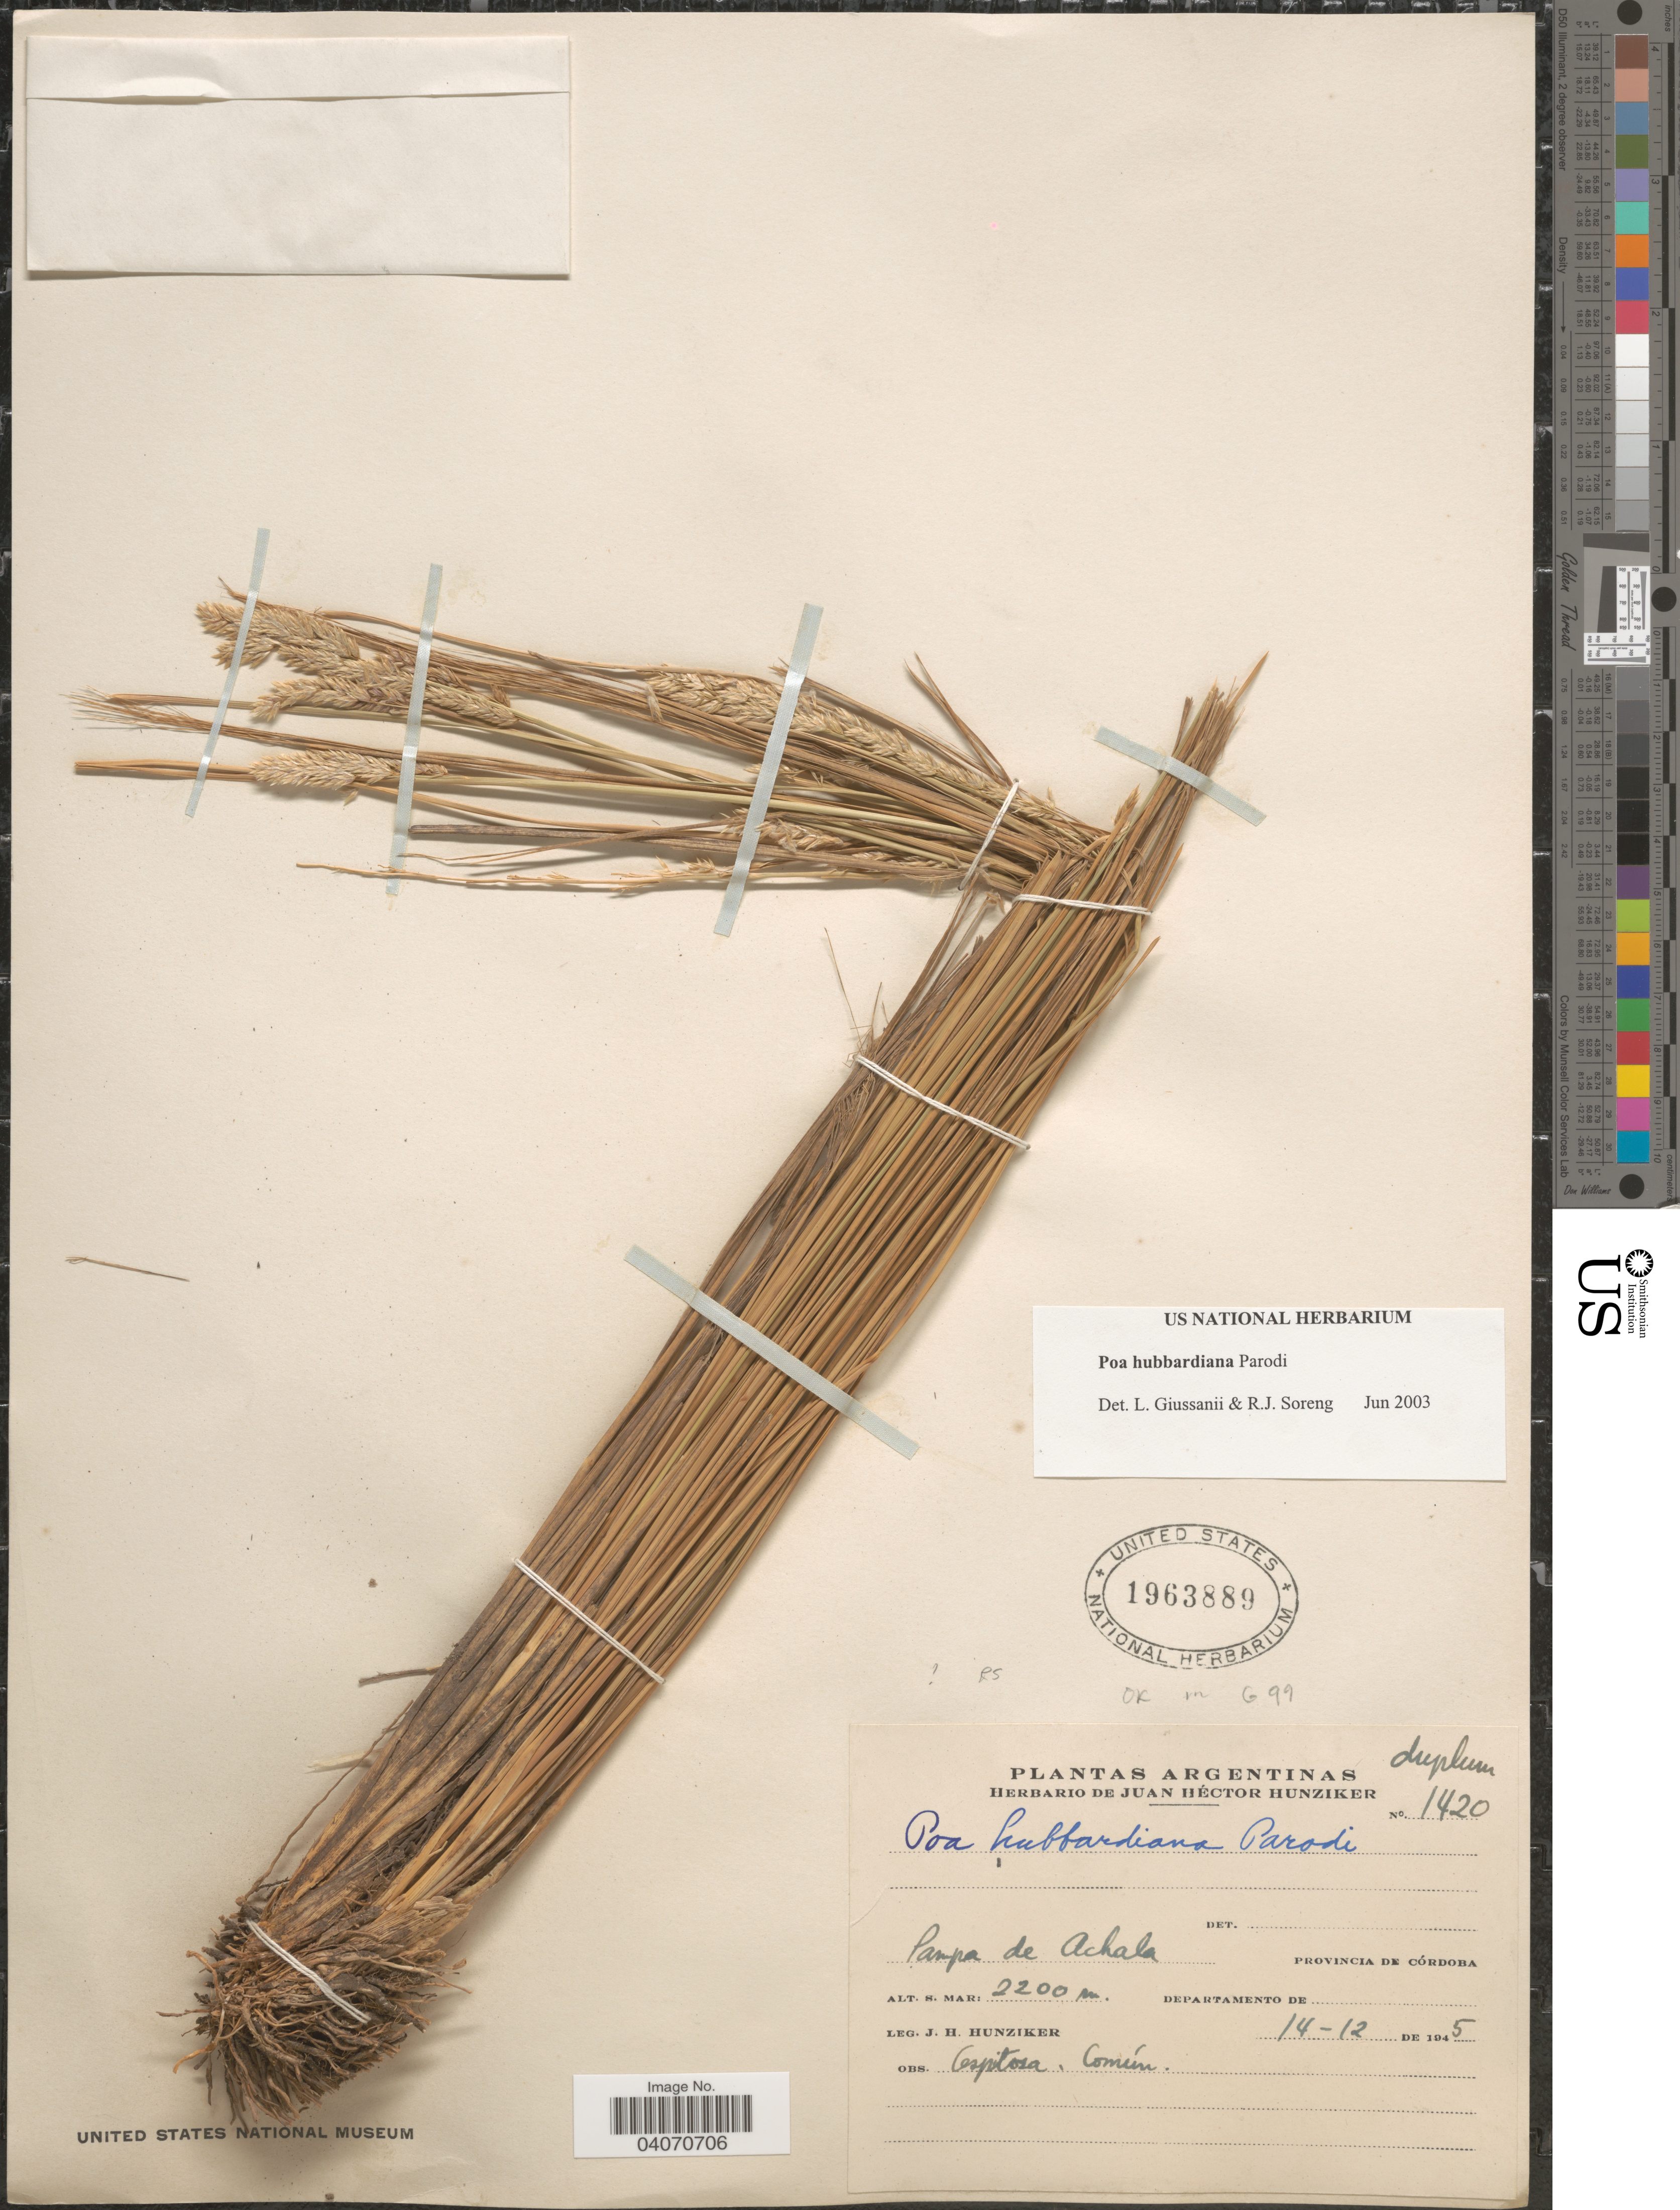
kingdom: Plantae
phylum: Tracheophyta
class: Liliopsida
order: Poales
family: Poaceae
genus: Poa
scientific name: Poa hubbardiana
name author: Parodi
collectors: J. H. Hunziker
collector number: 1420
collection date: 1945-12-14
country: Argentina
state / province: Cordoba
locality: Pampa de Achala.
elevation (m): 2200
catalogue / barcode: US 1963889